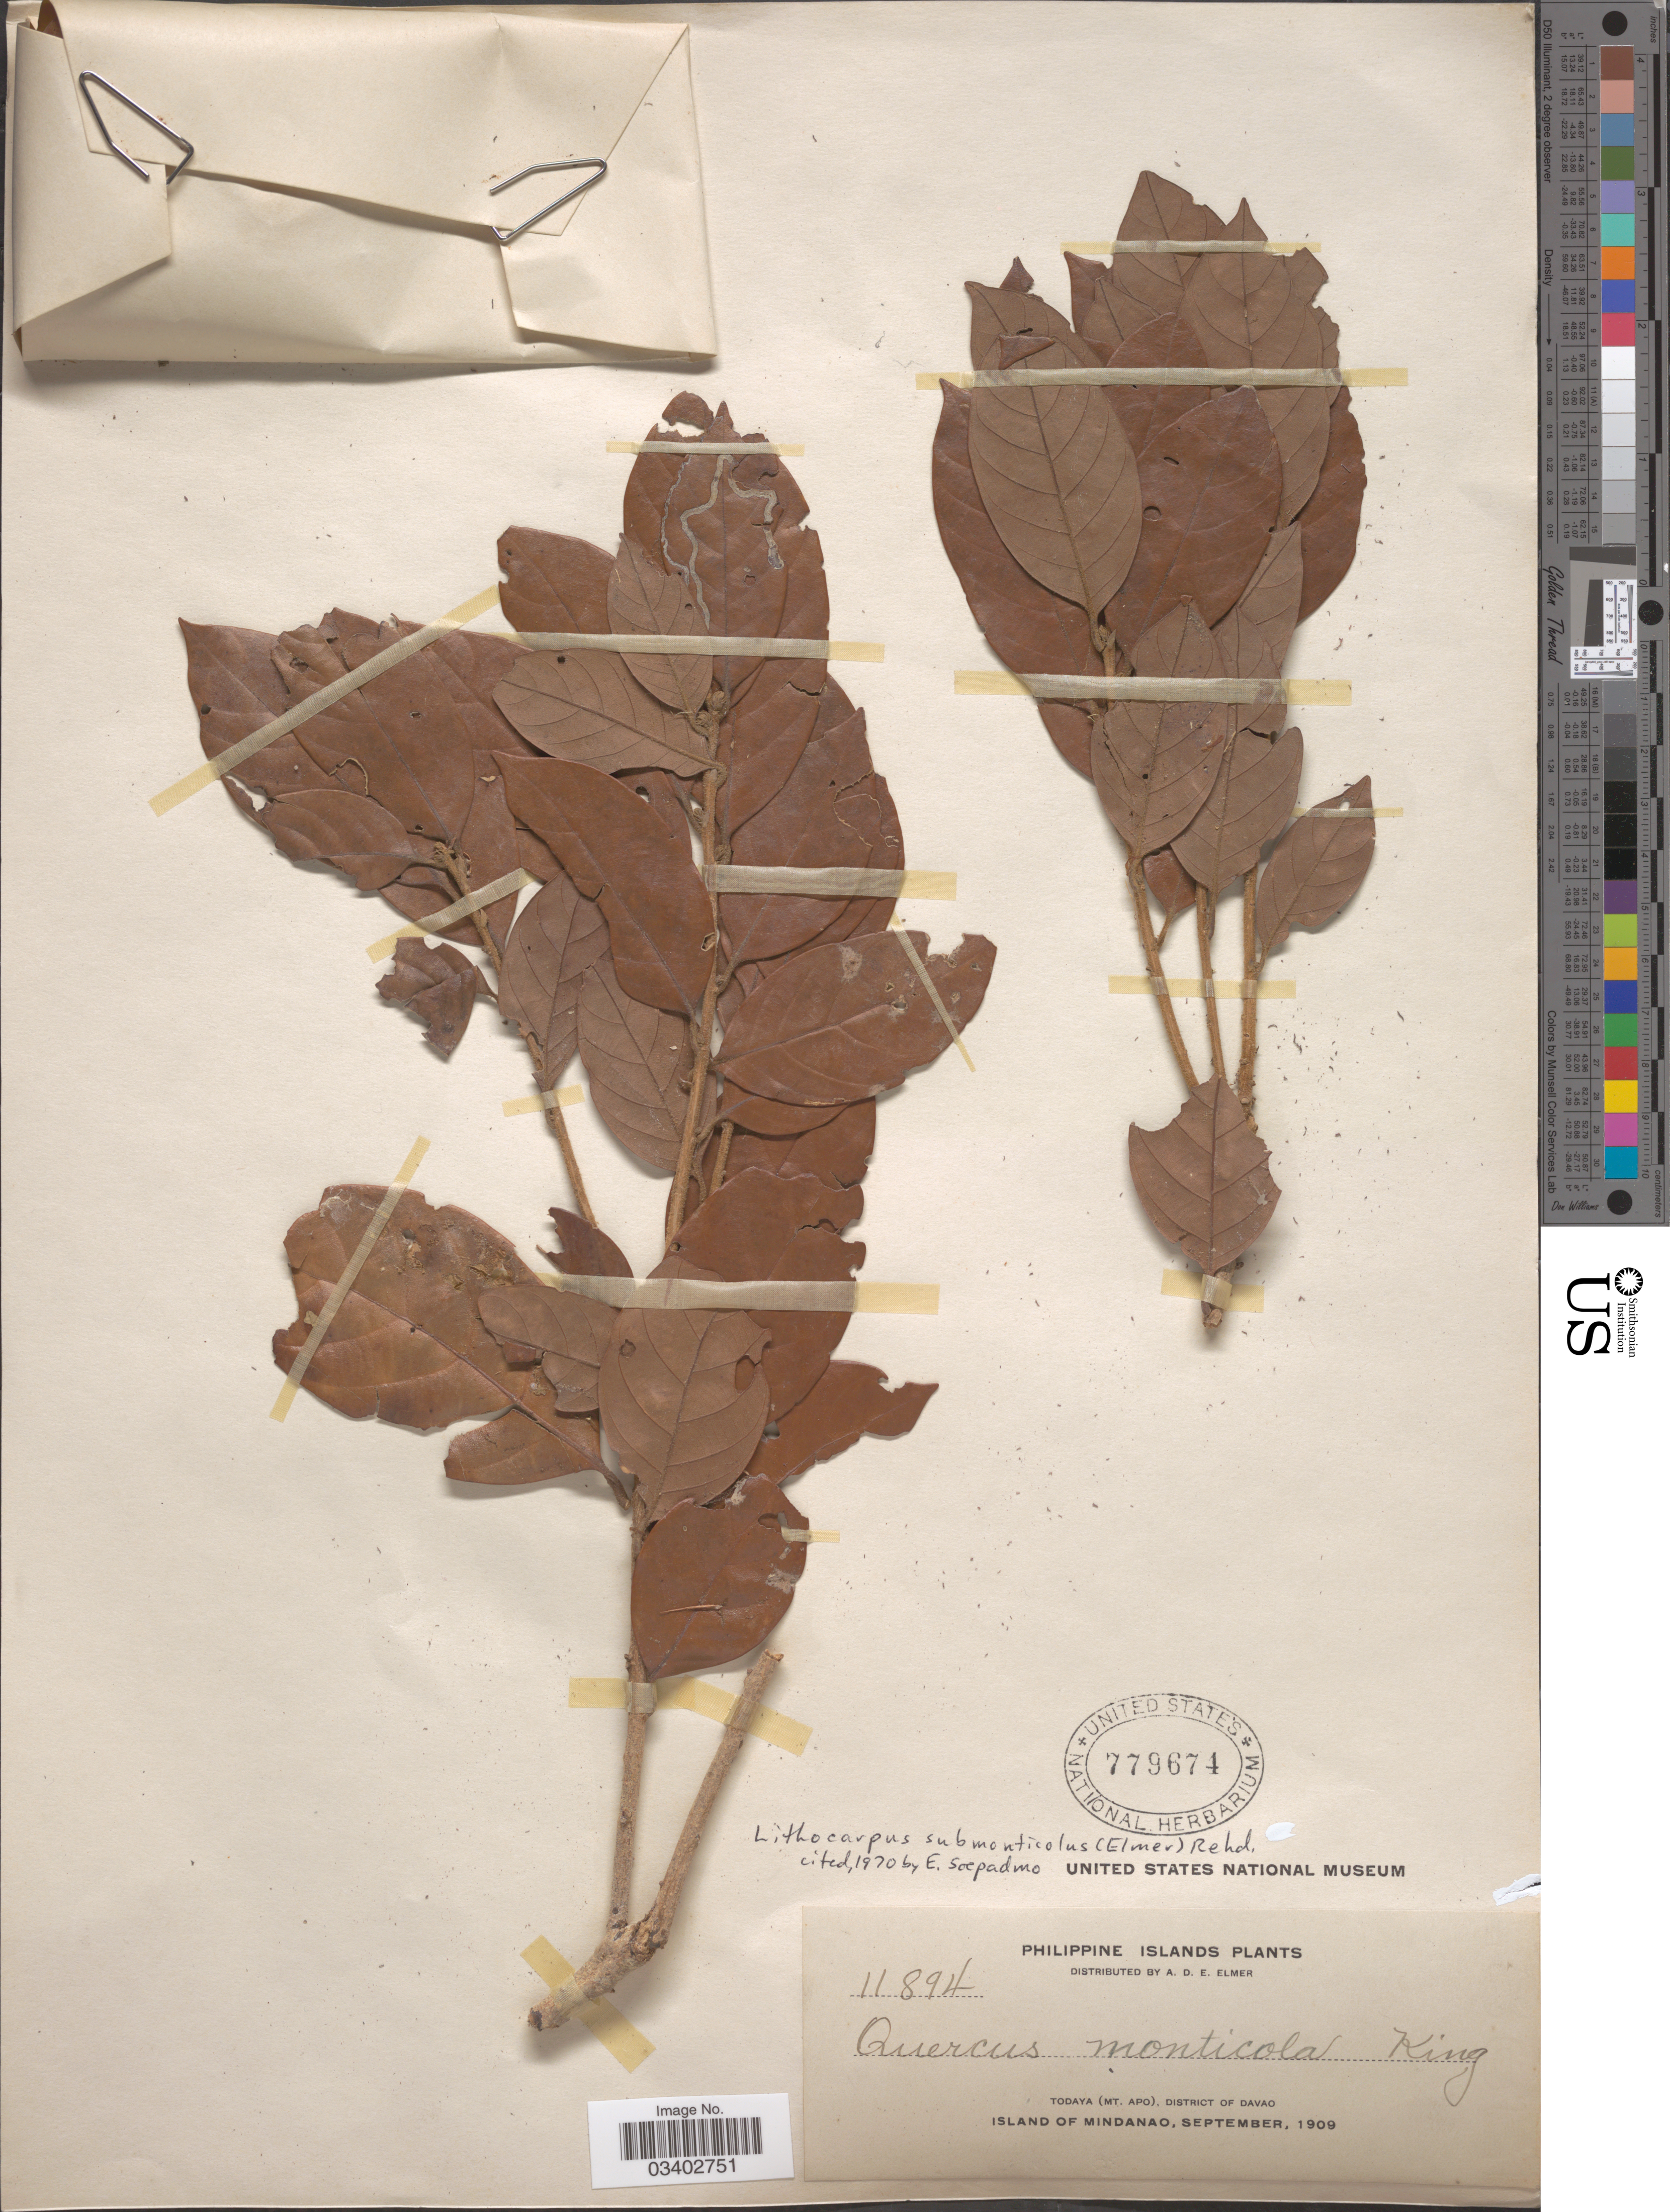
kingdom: Plantae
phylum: Tracheophyta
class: Magnoliopsida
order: Fagales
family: Fagaceae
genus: Lithocarpus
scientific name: Lithocarpus submonticolus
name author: (Elmer) Rehder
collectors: A. D. E. Elmer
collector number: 11894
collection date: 1909-09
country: Philippines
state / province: Davao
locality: Todaya (Mt. Apo), District of Davao. Island of Mindanao.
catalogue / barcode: US 779674